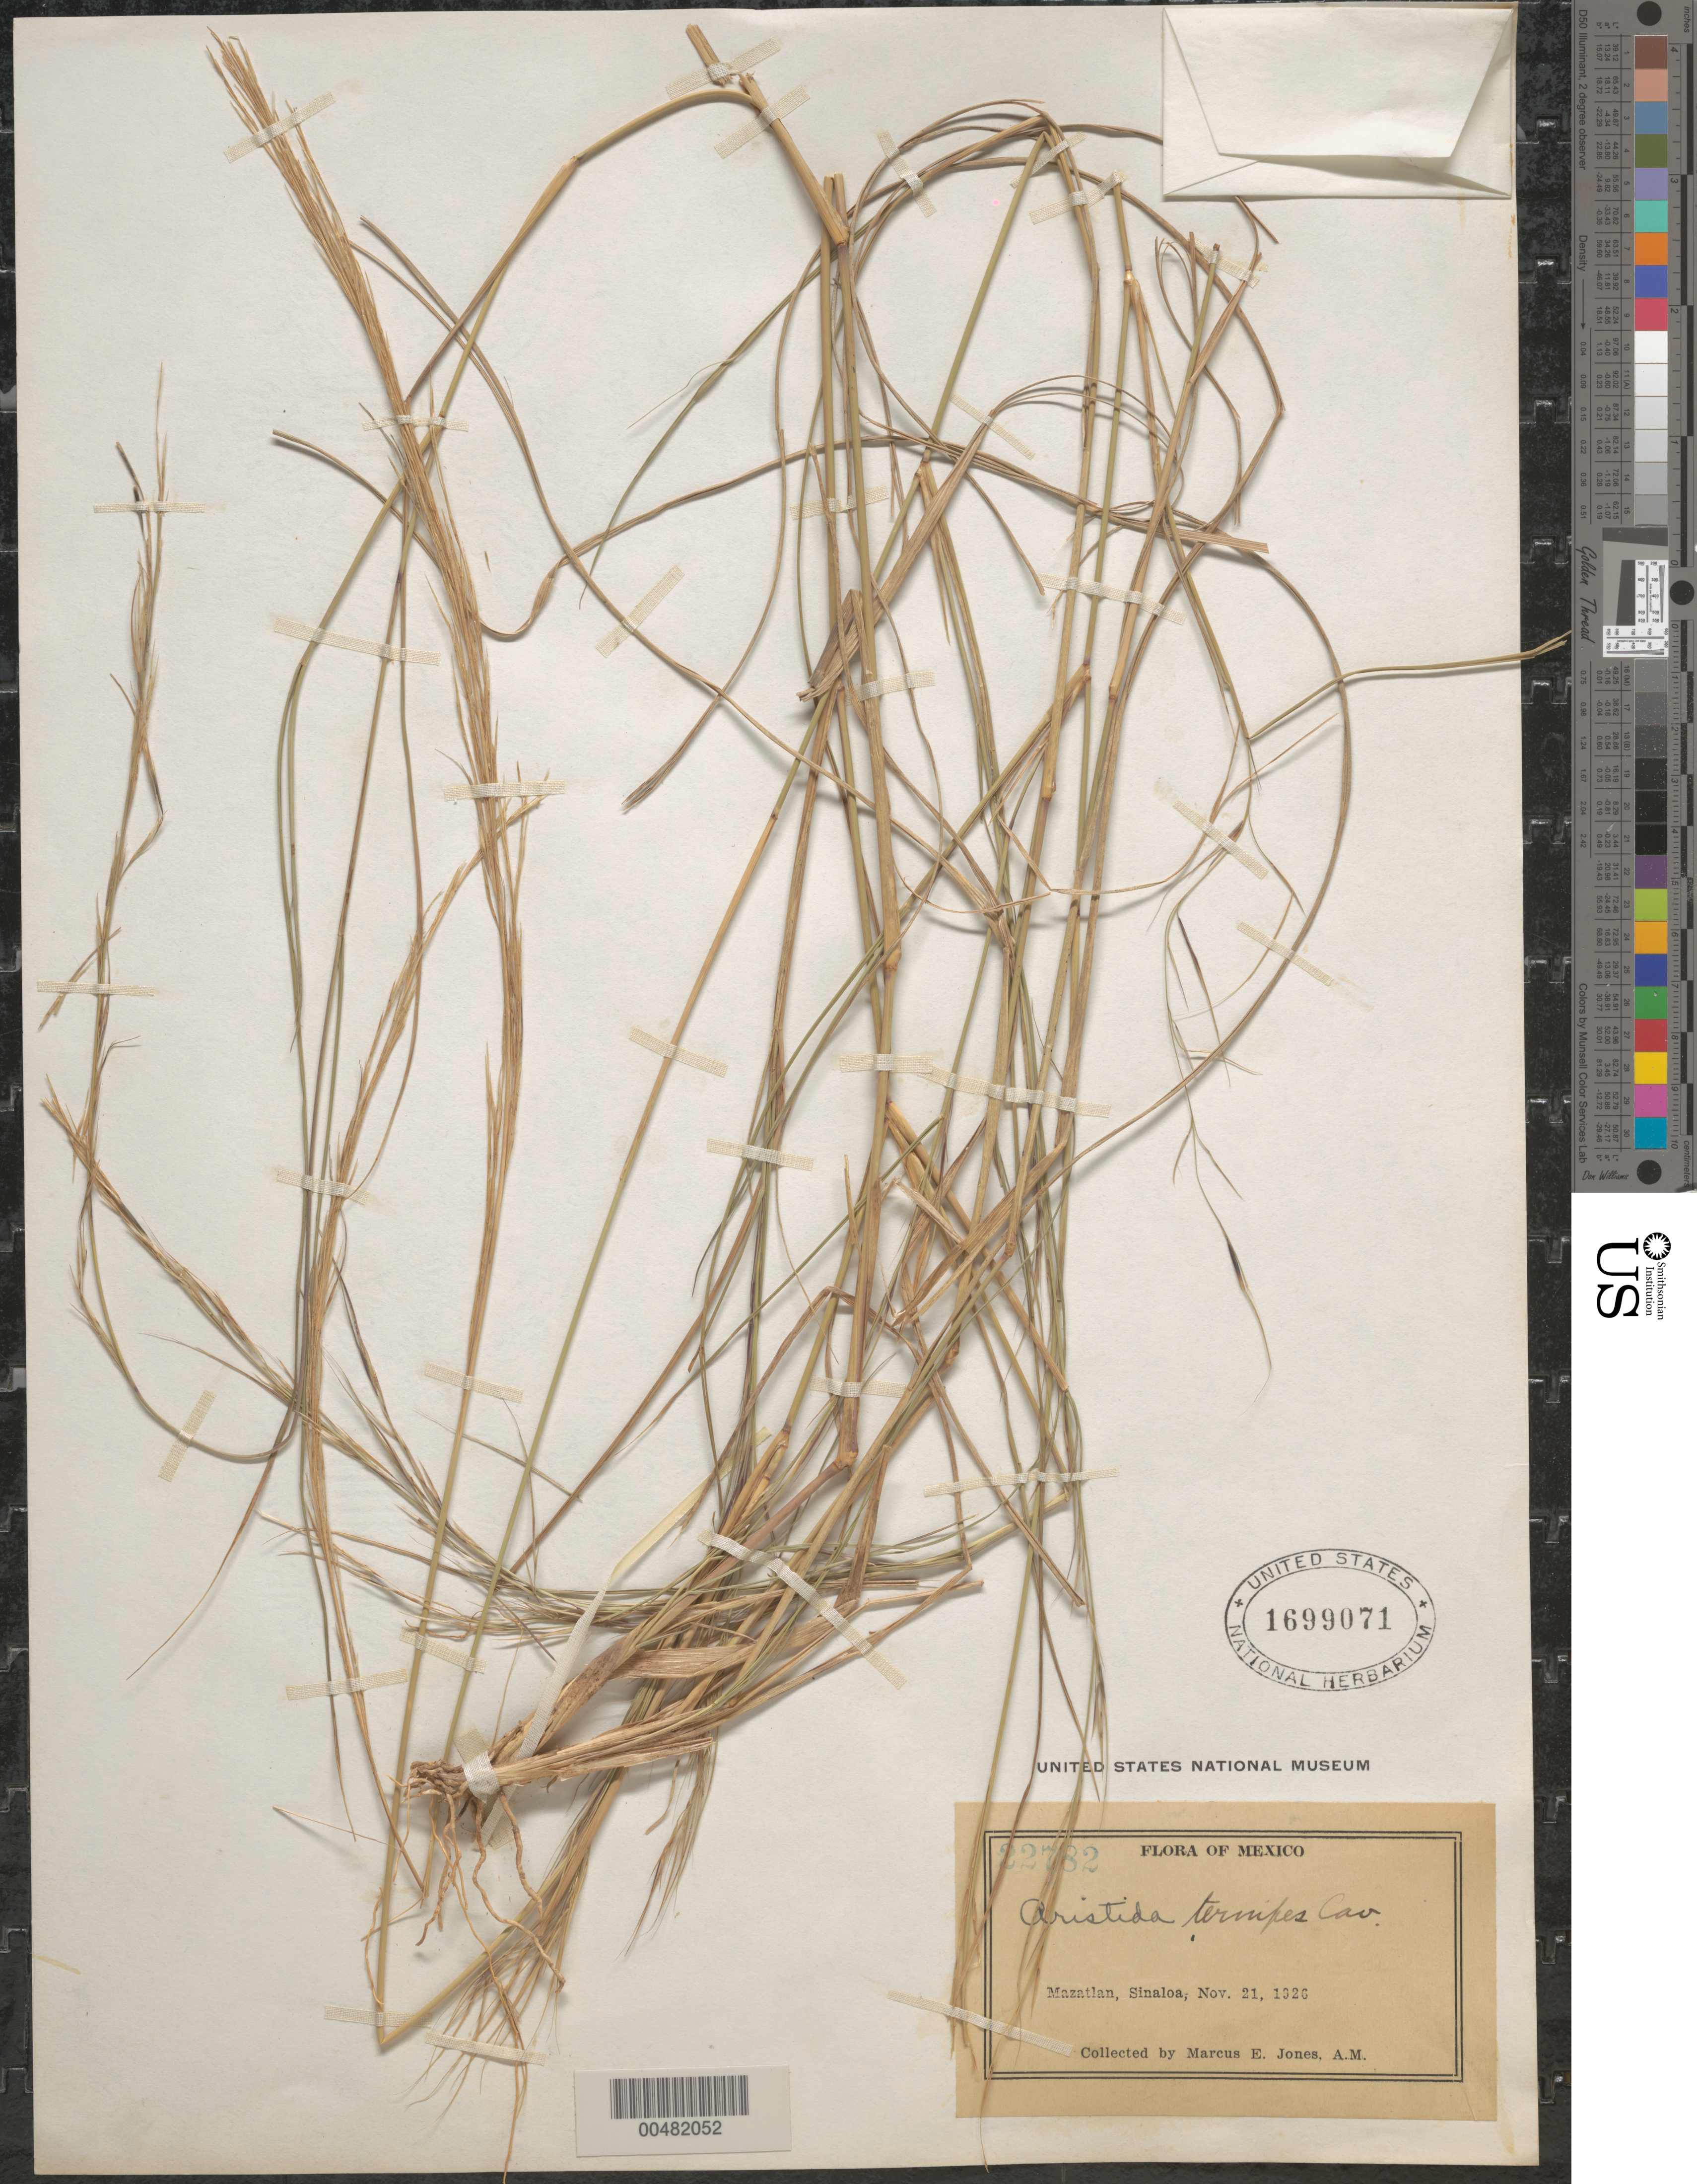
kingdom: Plantae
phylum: Tracheophyta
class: Liliopsida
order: Poales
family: Poaceae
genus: Aristida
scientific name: Aristida ternipes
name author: Cav.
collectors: M. E. Jones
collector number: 22782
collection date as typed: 21 Nov 1926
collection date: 1926-11-21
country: Mexico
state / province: Sinaloa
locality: Mazatlan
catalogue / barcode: US 1699071